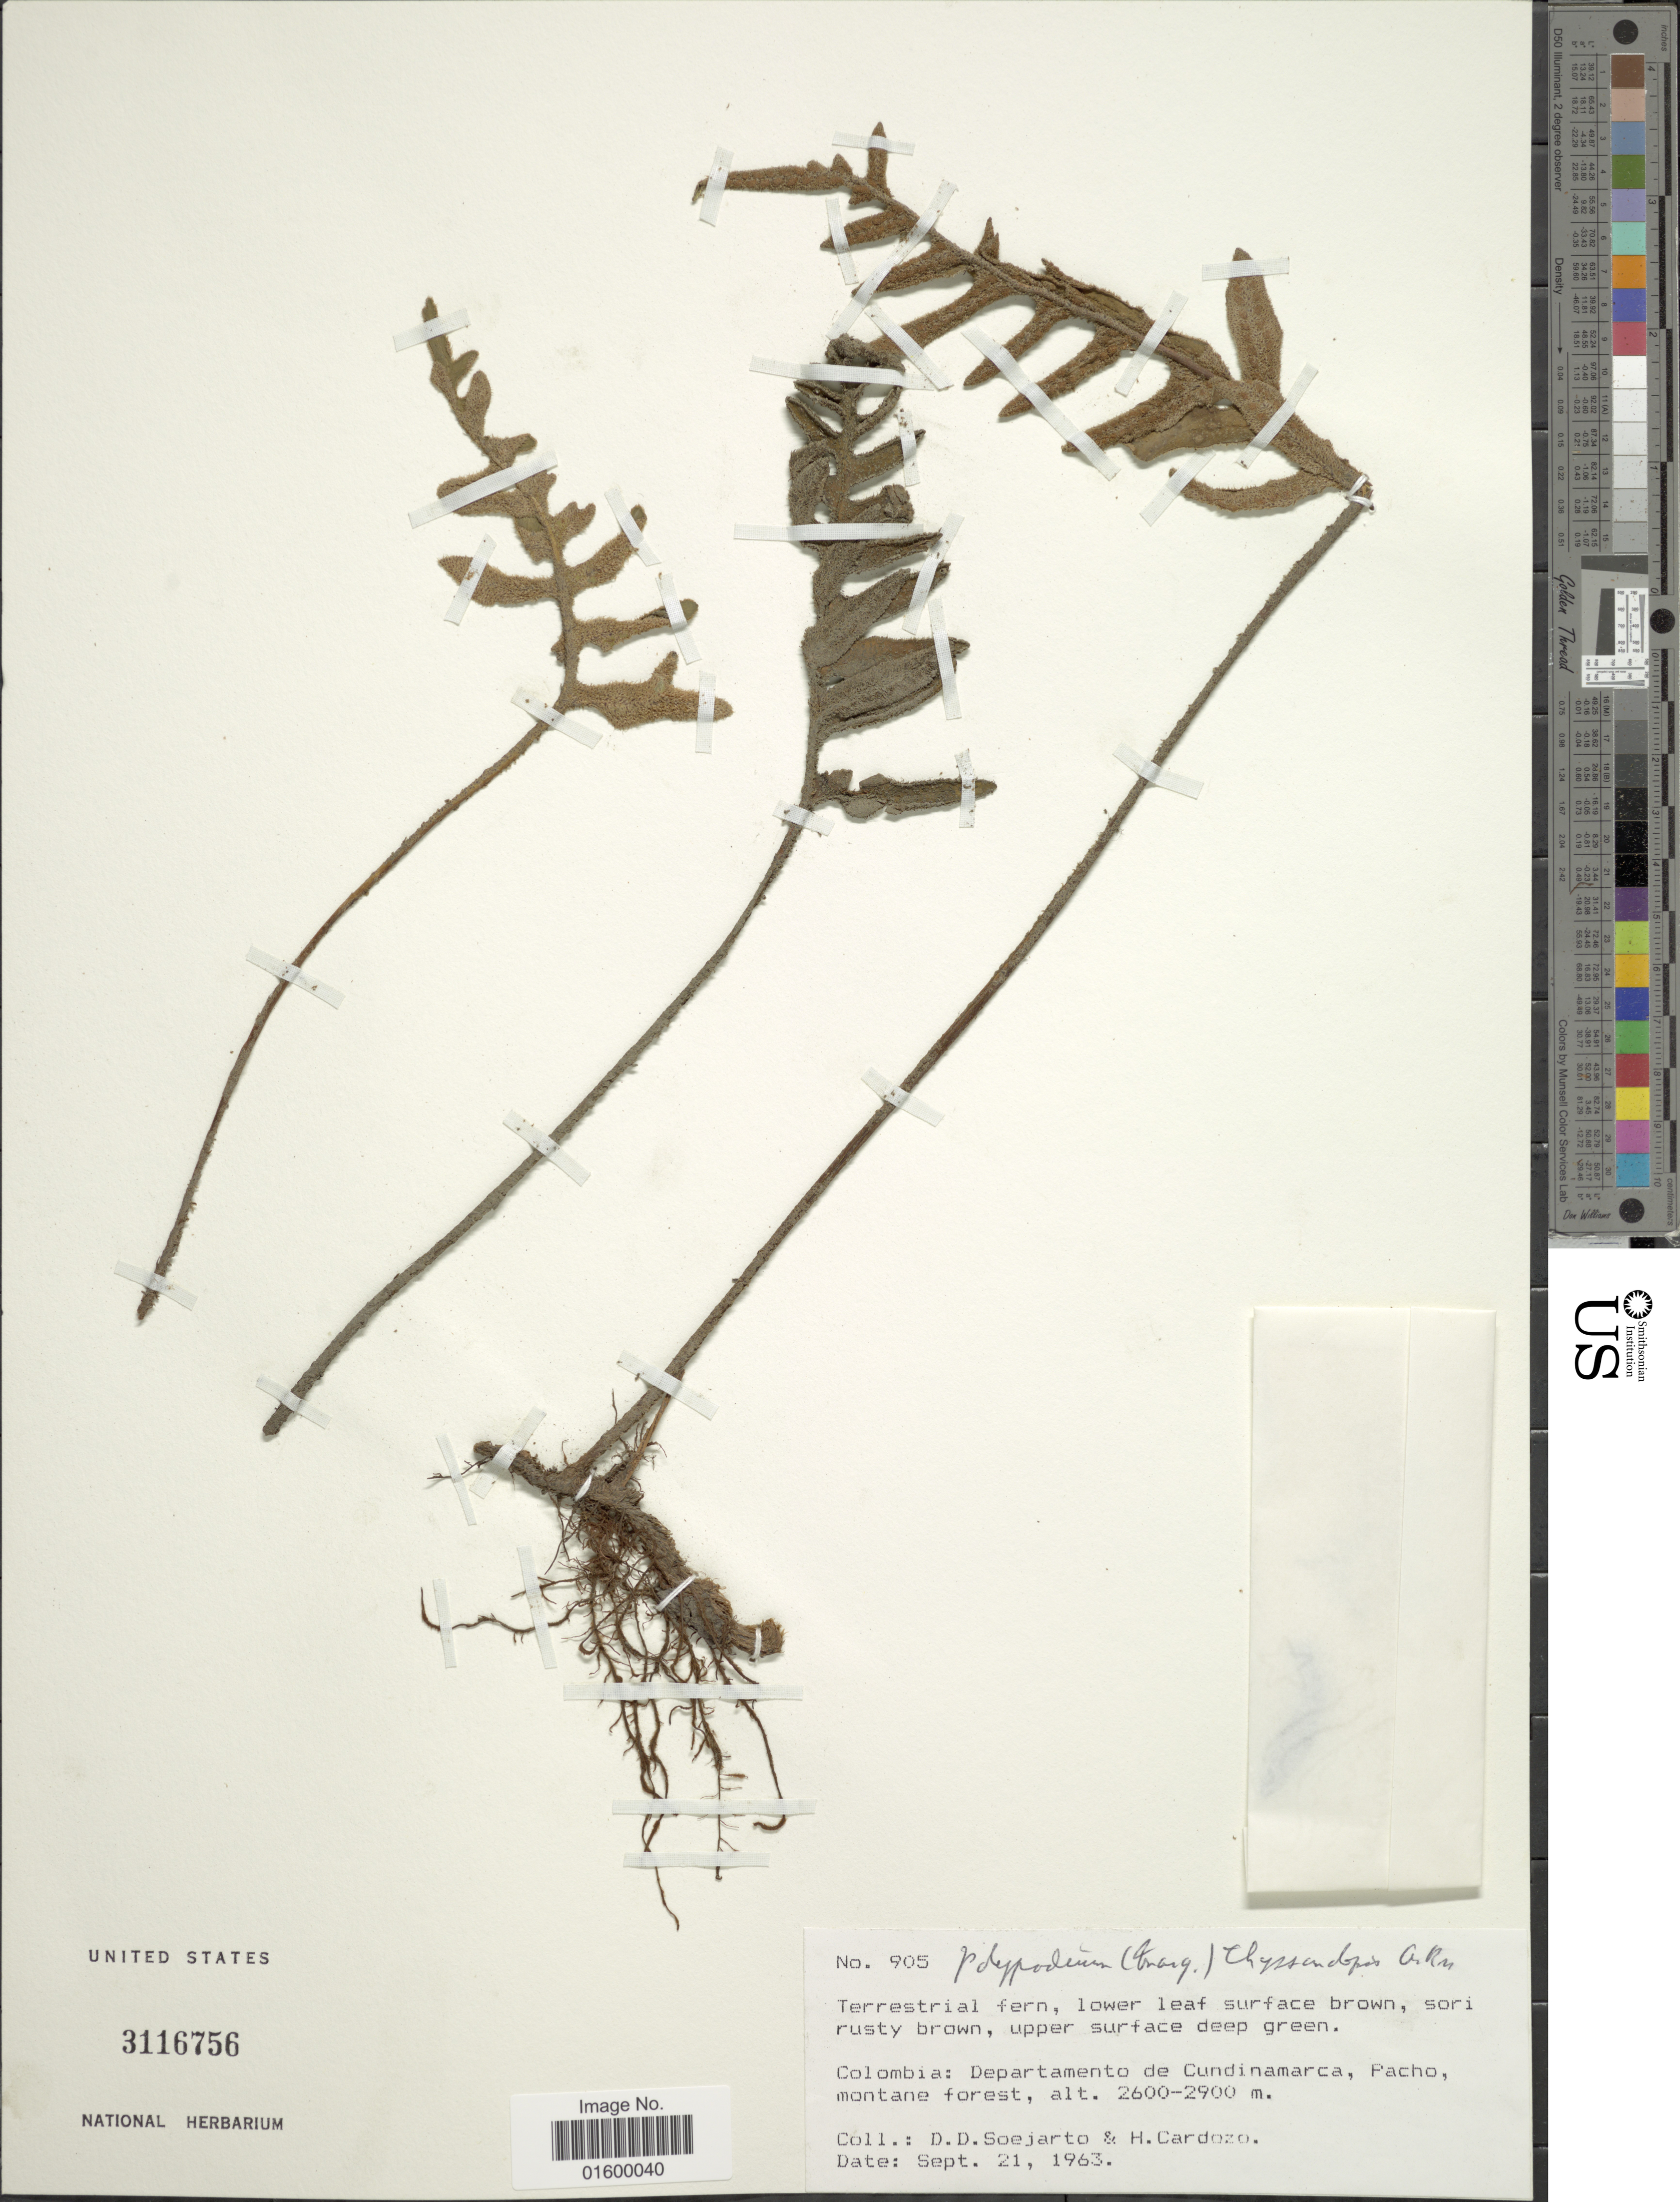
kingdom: Plantae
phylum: Tracheophyta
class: Polypodiopsida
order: Polypodiales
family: Polypodiaceae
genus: Pleopeltis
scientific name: Pleopeltis thyssanolepis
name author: (A. Braun ex Klotzsch) E.G. Andrews & Windham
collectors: H. Cardozo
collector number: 905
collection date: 1963-09-21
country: Colombia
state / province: Cundinamarca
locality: Departamento de Cundinamarca, Pacho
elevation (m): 2600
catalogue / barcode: US 3116756